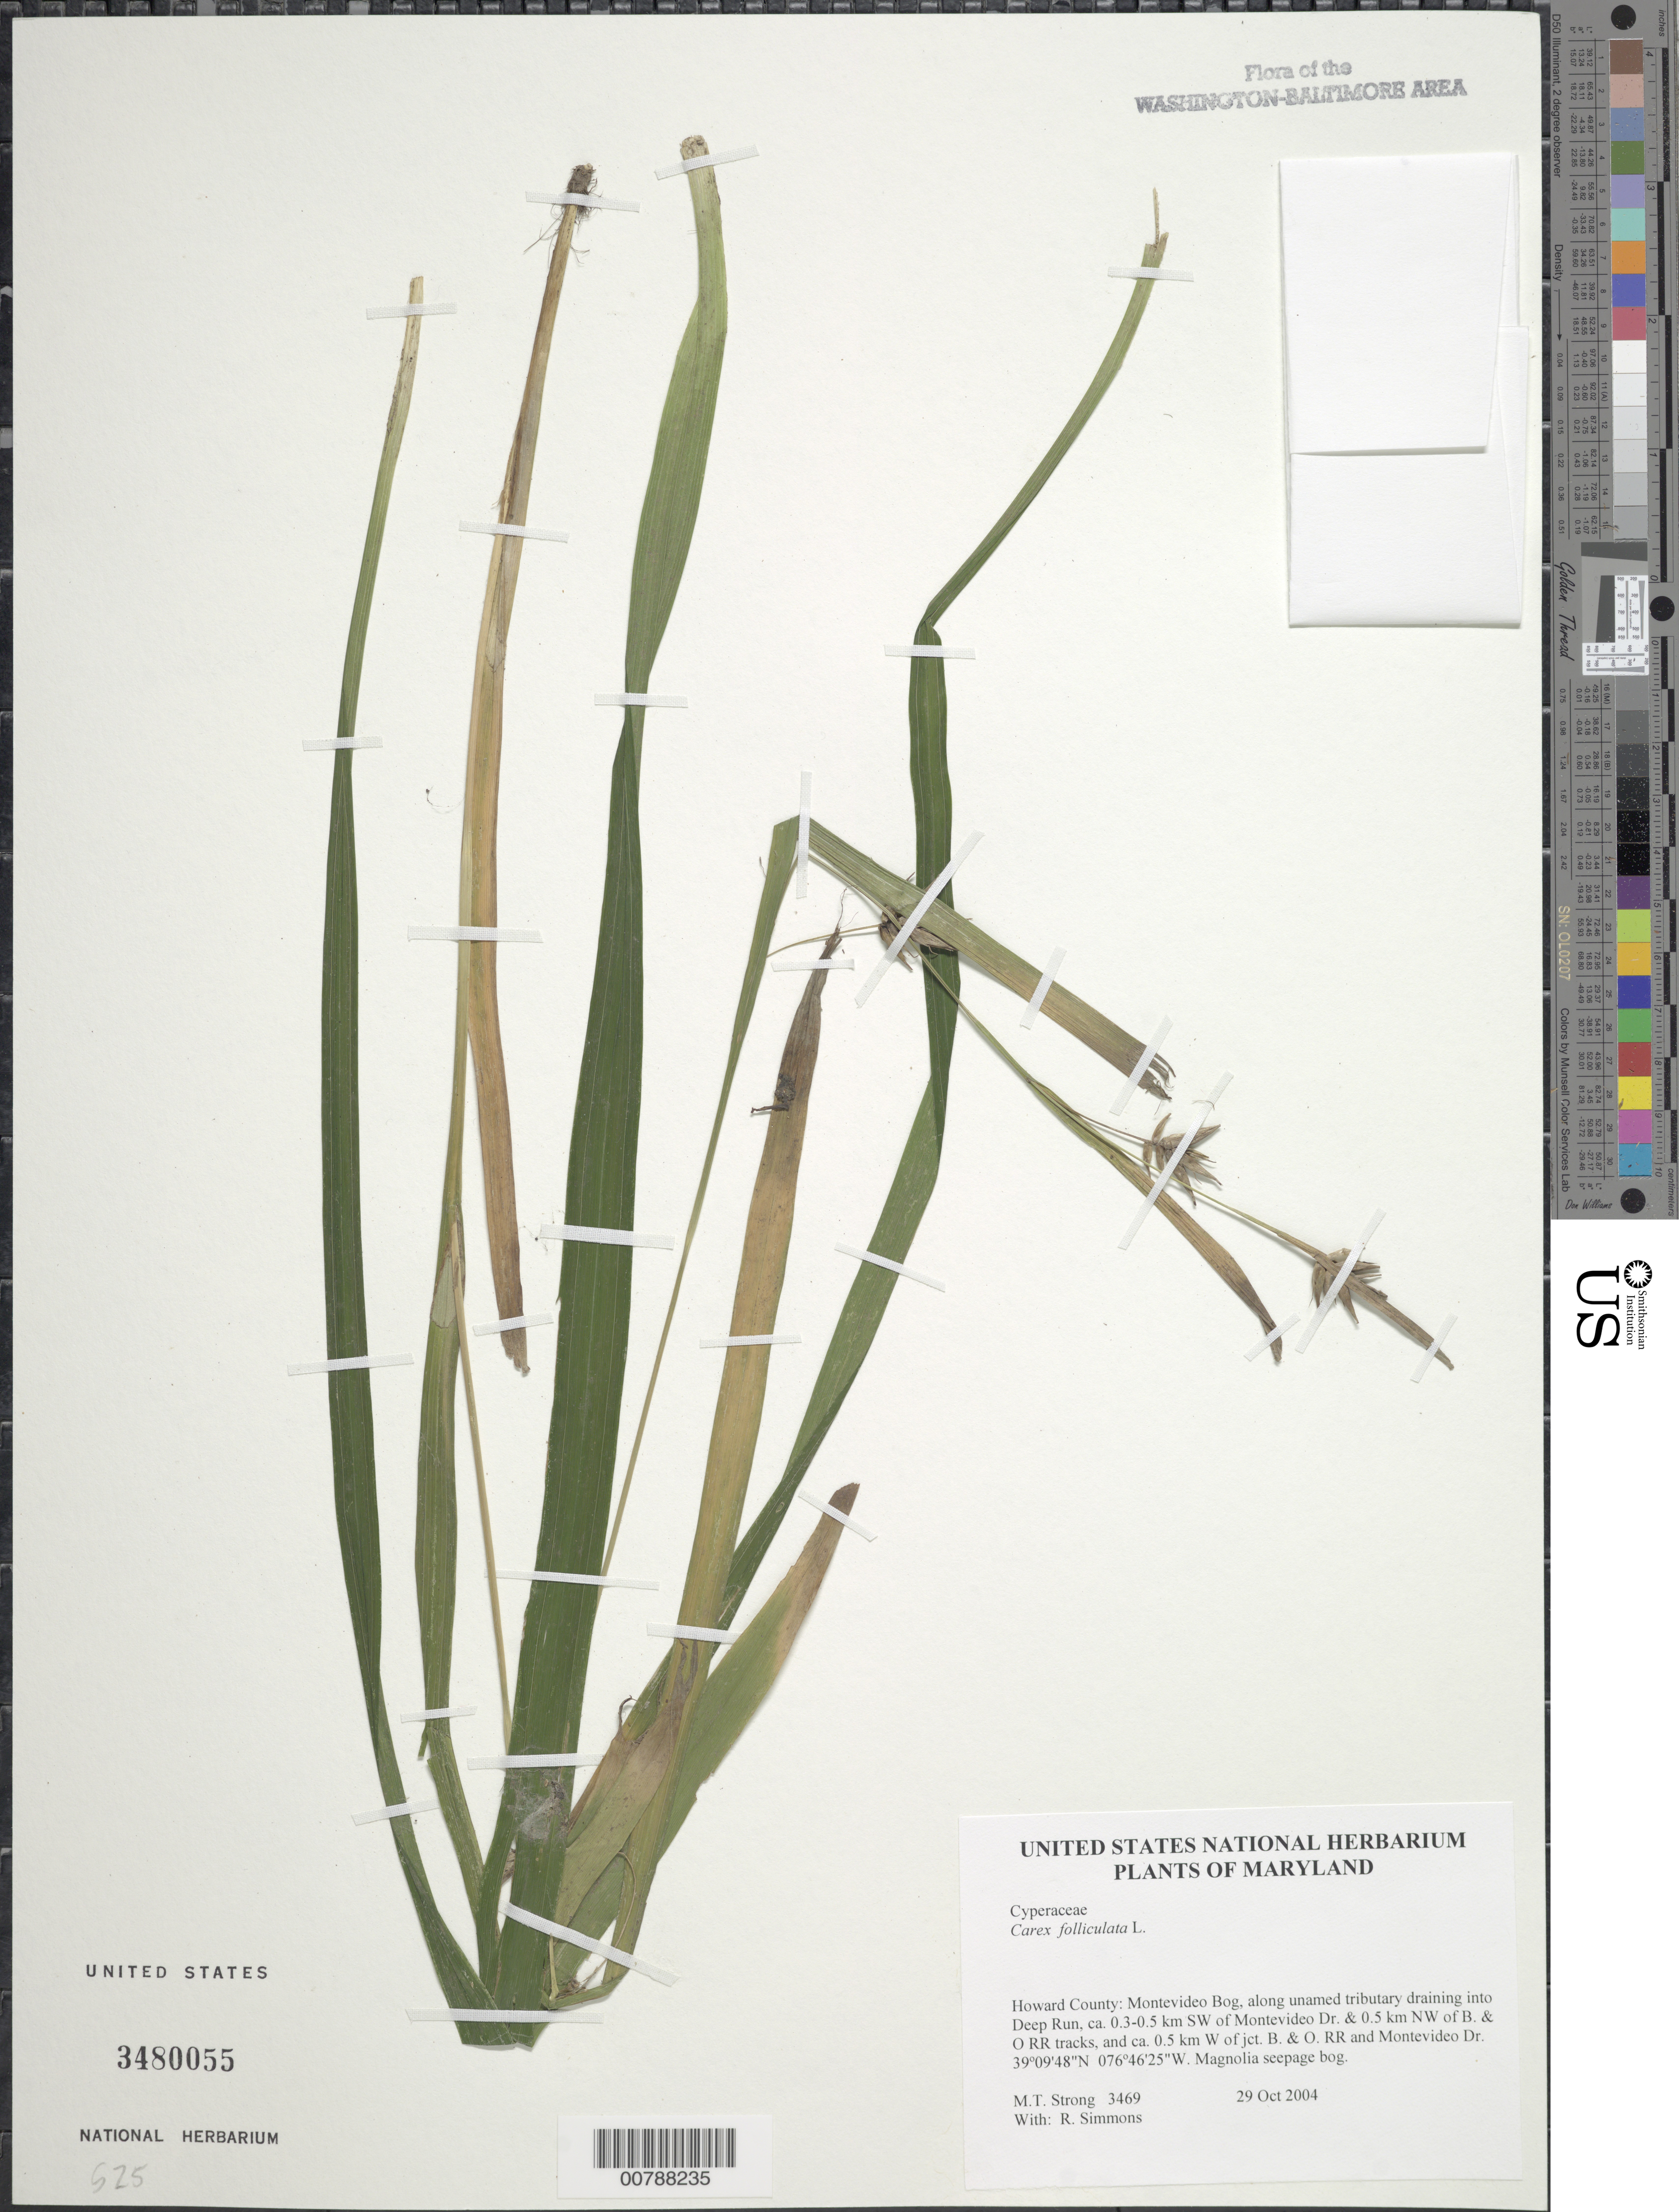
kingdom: Plantae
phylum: Tracheophyta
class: Liliopsida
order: Poales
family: Cyperaceae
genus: Carex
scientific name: Carex folliculata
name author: L.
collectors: M. T. Strong & R. B. Simmons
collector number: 3469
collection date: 2004-10-29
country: United States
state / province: Maryland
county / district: Howard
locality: Montevideo Bog, along unnamed tributary draining in to Deep Run, ca. 0.3-0.5 km SW of Montevideo Dr. & 0.5 km NW of B. & O. RR Tracks, and ca. 0.5 km W of jct. B. & O. RR and Montevideo Dr.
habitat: Magnolia seepage bog.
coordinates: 39 09 48 N, 076 46 25 W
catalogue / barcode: US 3480055